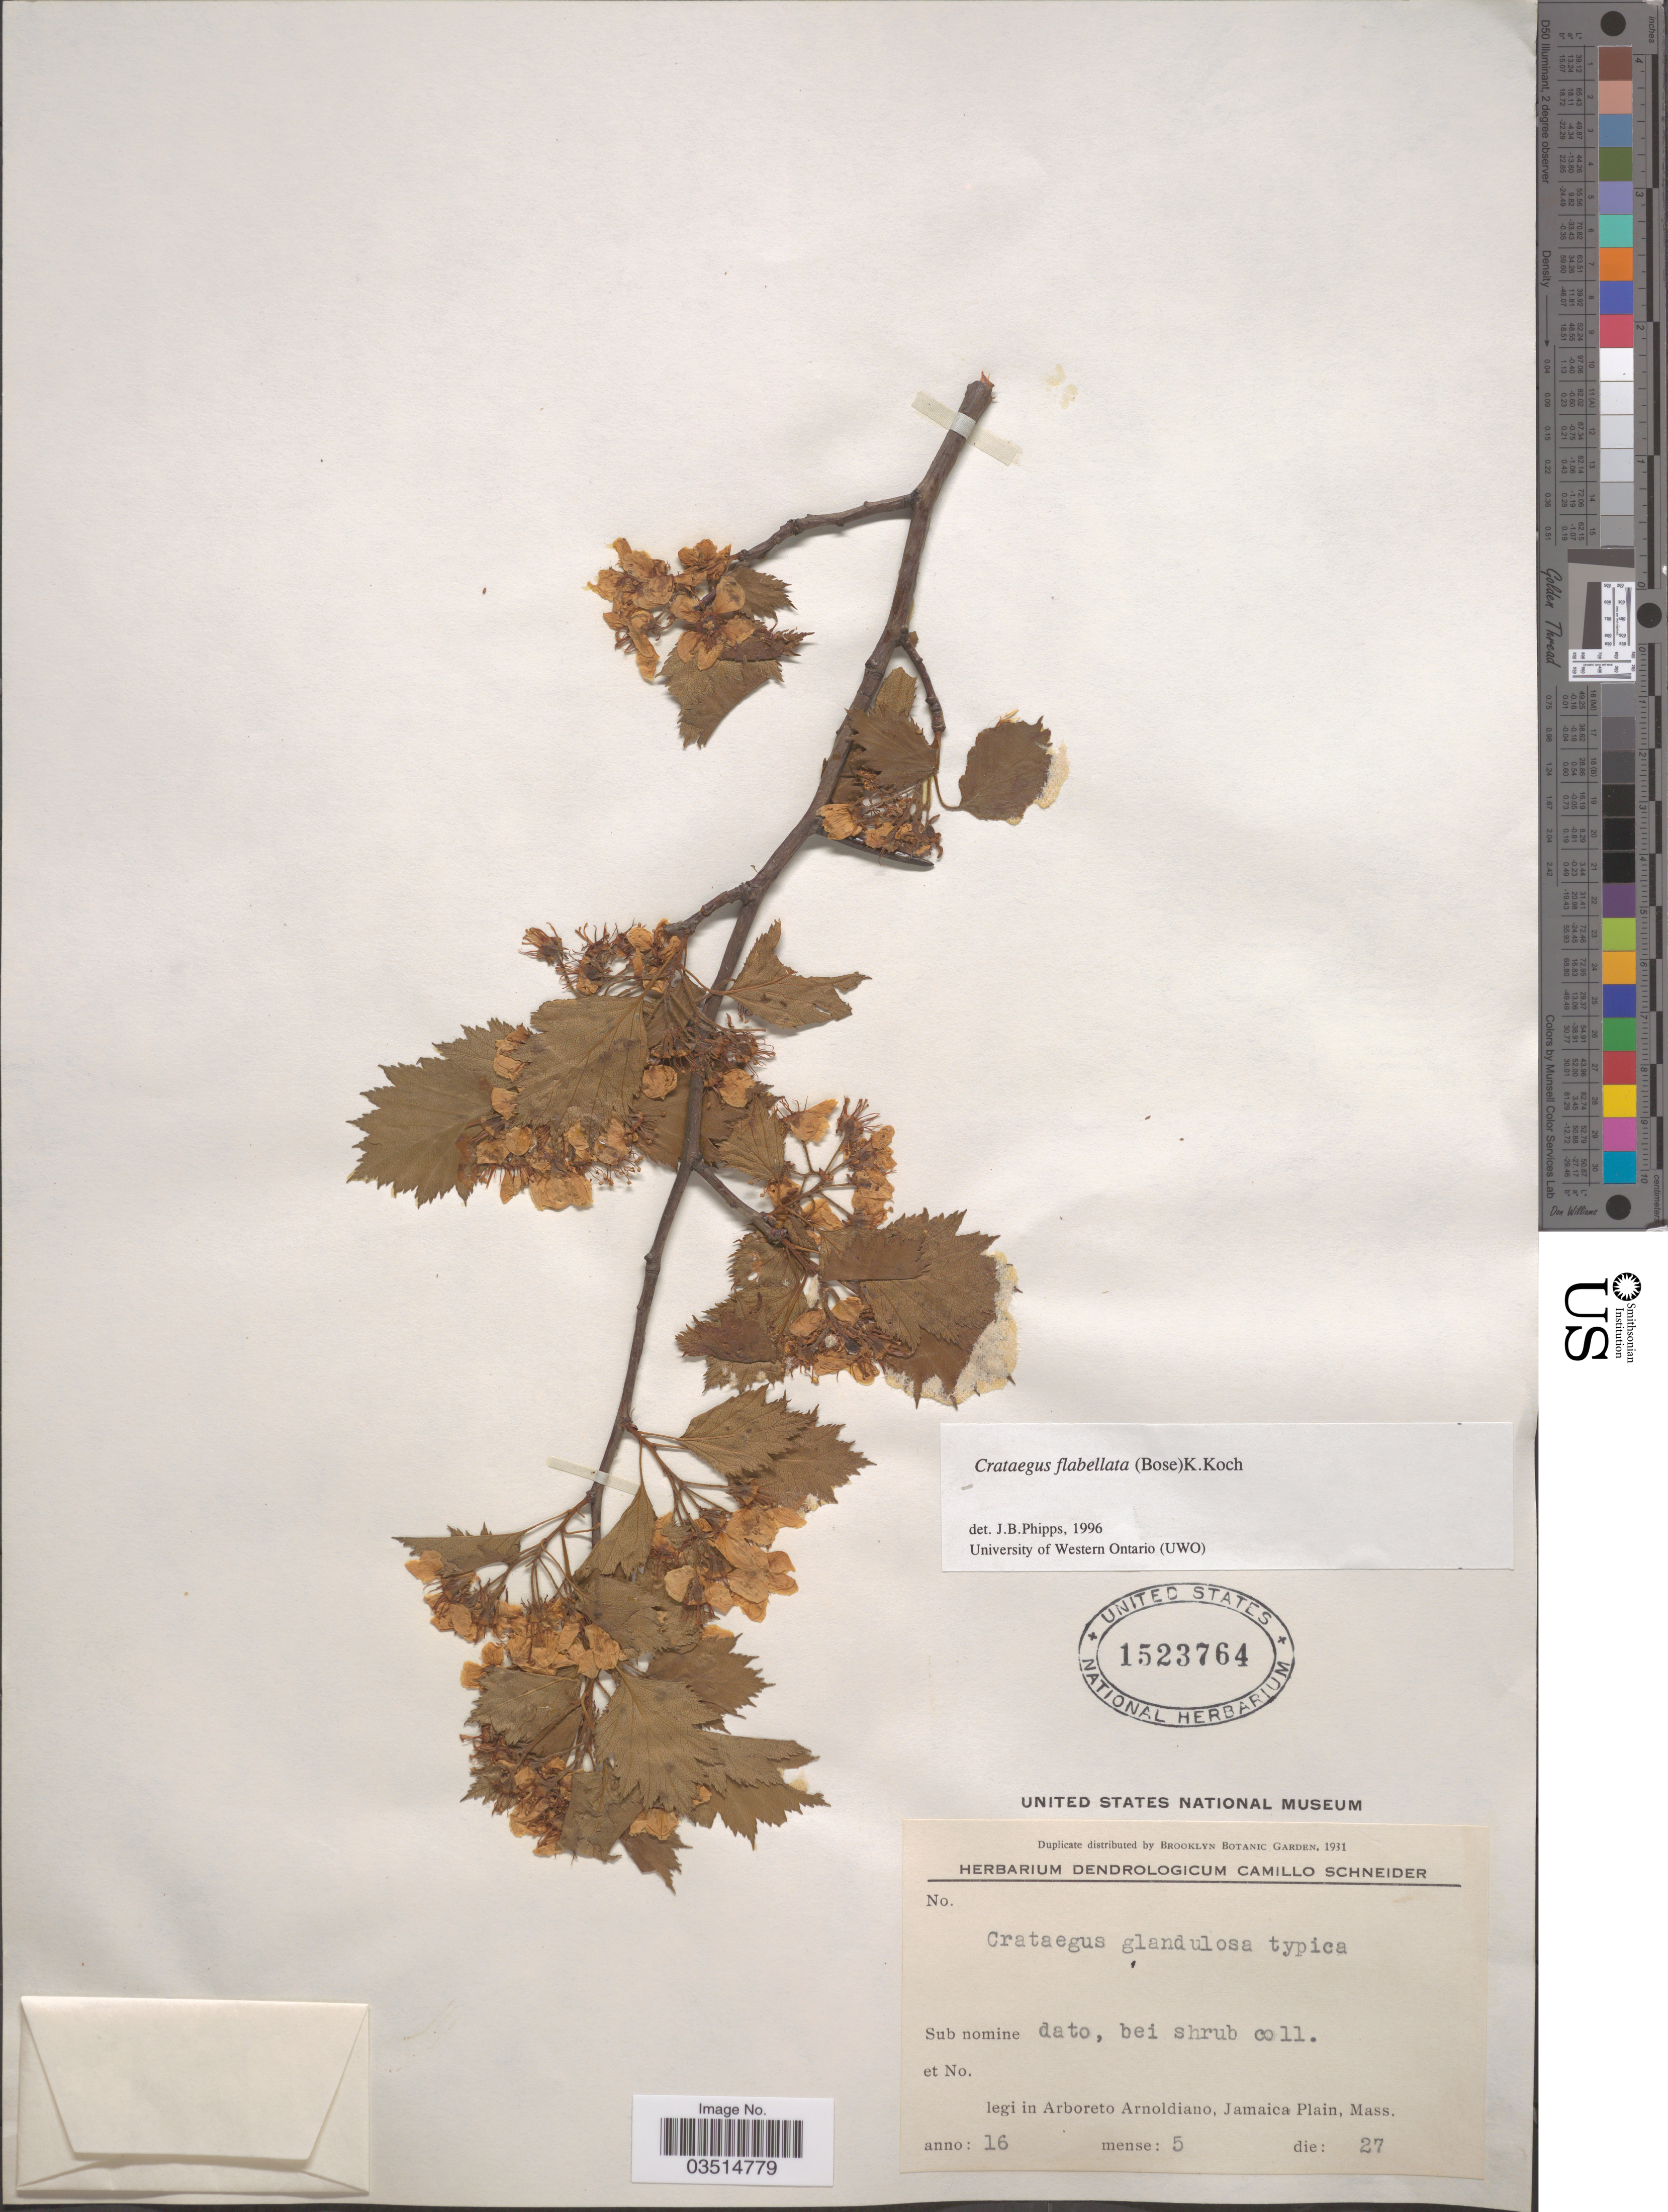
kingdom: Plantae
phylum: Tracheophyta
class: Magnoliopsida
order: Rosales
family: Rosaceae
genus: Crataegus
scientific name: Crataegus flabellata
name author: (Bosc) K. Koch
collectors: ex herb. Dendrologicum C. Schneider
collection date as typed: Transcribed d/m/y: 27/5/16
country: United States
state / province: Massachusetts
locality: Arboreto Arnoldiano, Jamaica Plain.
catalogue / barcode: US 1523764